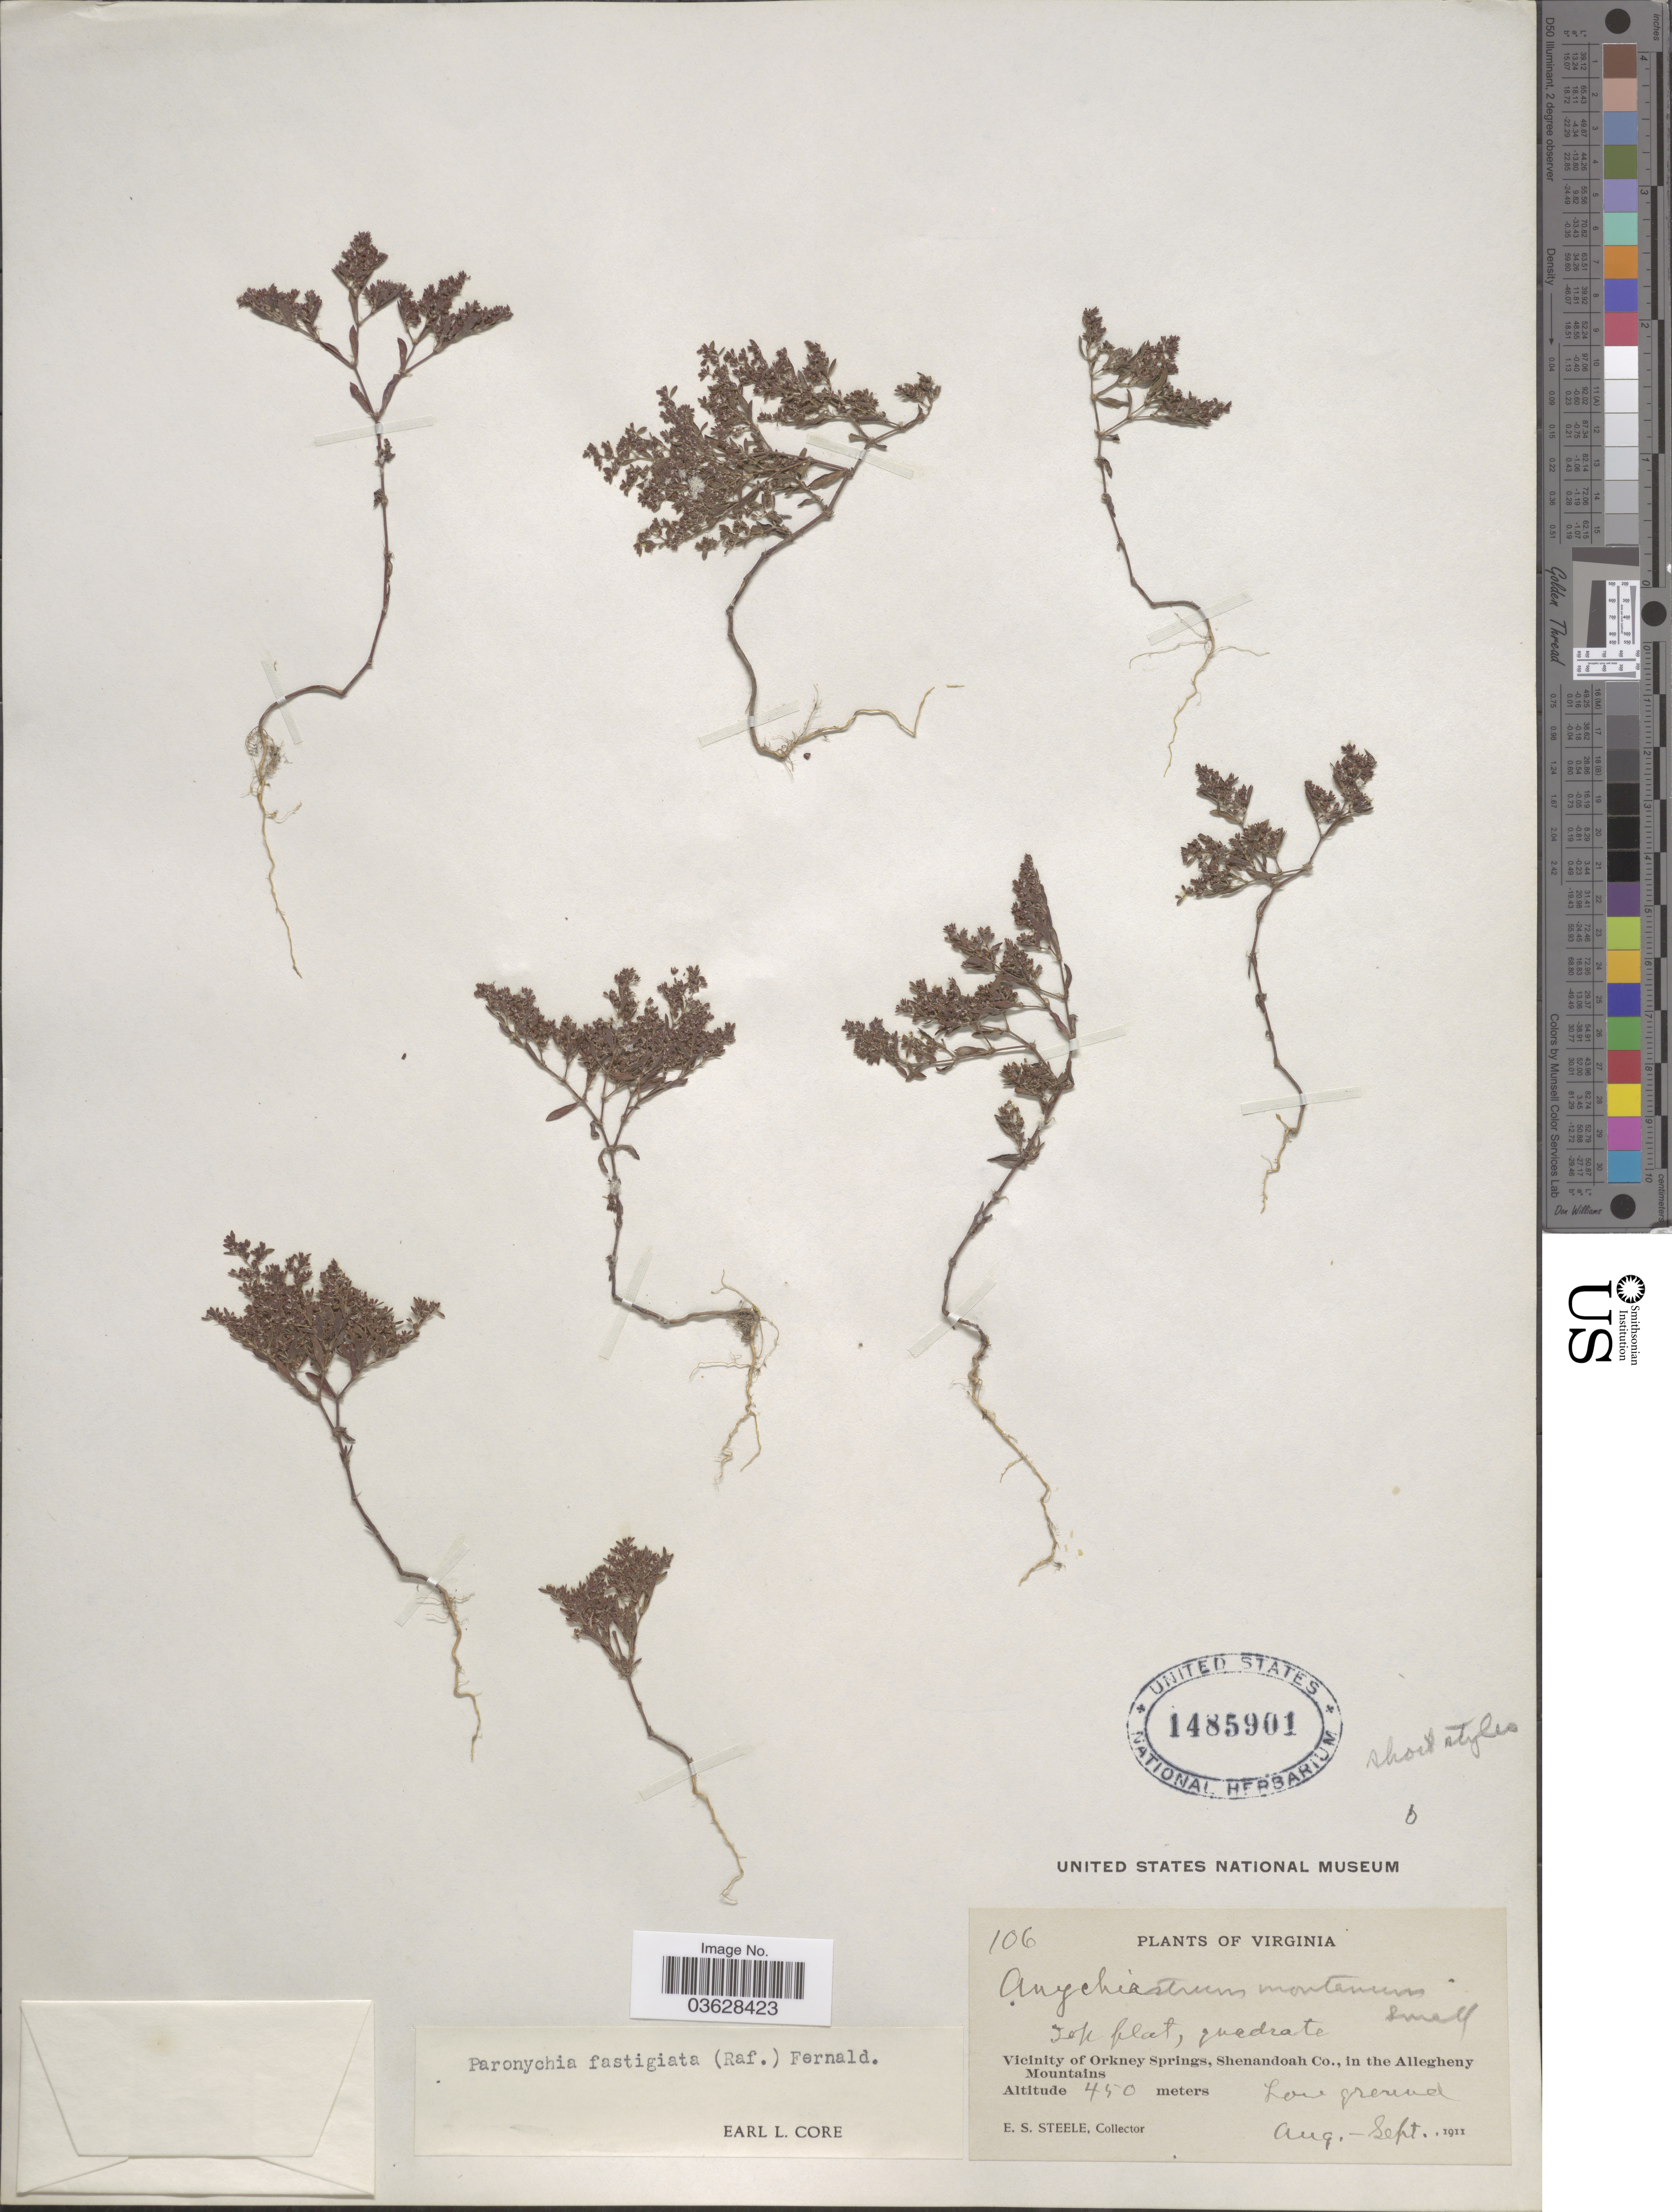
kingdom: Plantae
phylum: Tracheophyta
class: Magnoliopsida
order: Caryophyllales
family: Caryophyllaceae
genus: Paronychia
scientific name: Paronychia fastigiata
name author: (Raf.) Fernald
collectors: E. Steele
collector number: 106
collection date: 1911-08/1911-09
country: United States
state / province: Virginia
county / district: Shenandoah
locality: Vicinity of Orkney Springs, Shenandoah Co., in the Allegheny Mountains.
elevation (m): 450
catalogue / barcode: US 1485901